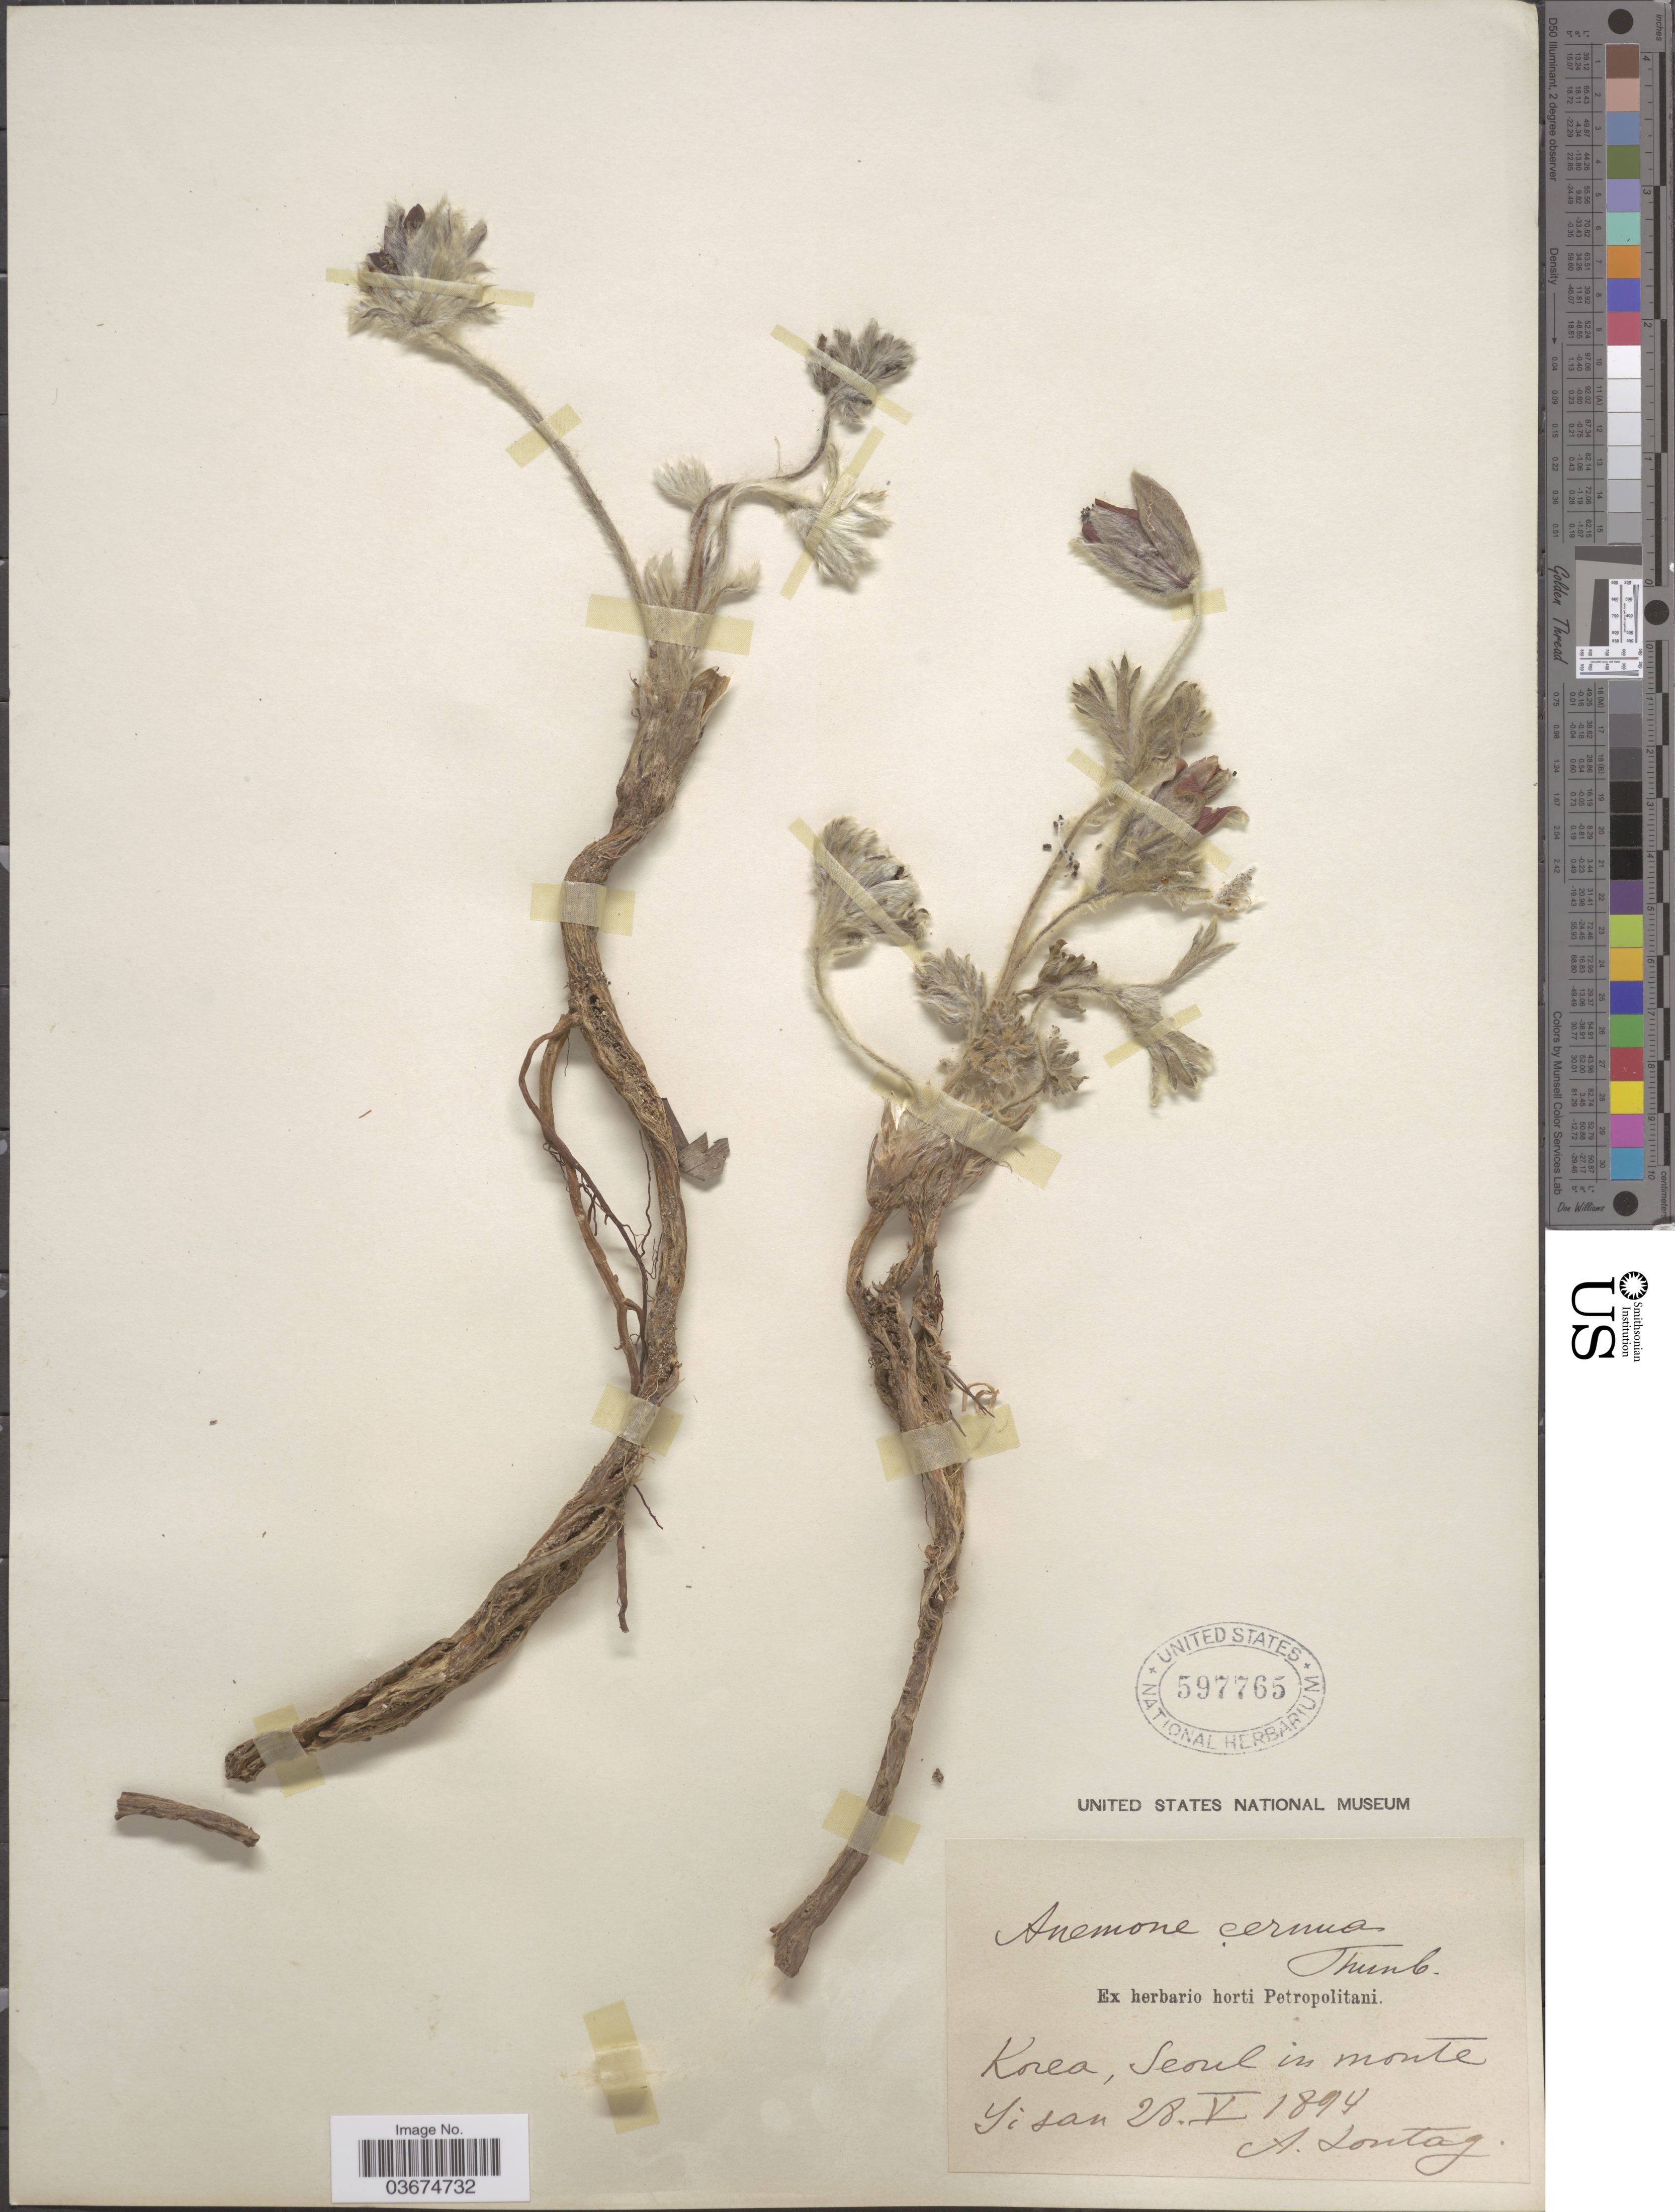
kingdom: Plantae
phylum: Tracheophyta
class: Magnoliopsida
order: Ranunculales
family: Ranunculaceae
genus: Pulsatilla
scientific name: Pulsatilla cernua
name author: (Thunb.) Bercht. & J. Presl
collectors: A. Sontag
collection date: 1894-05-28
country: South Korea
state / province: Seoul Special City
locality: Korea, Seoul in monte Yisan.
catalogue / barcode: US 597765